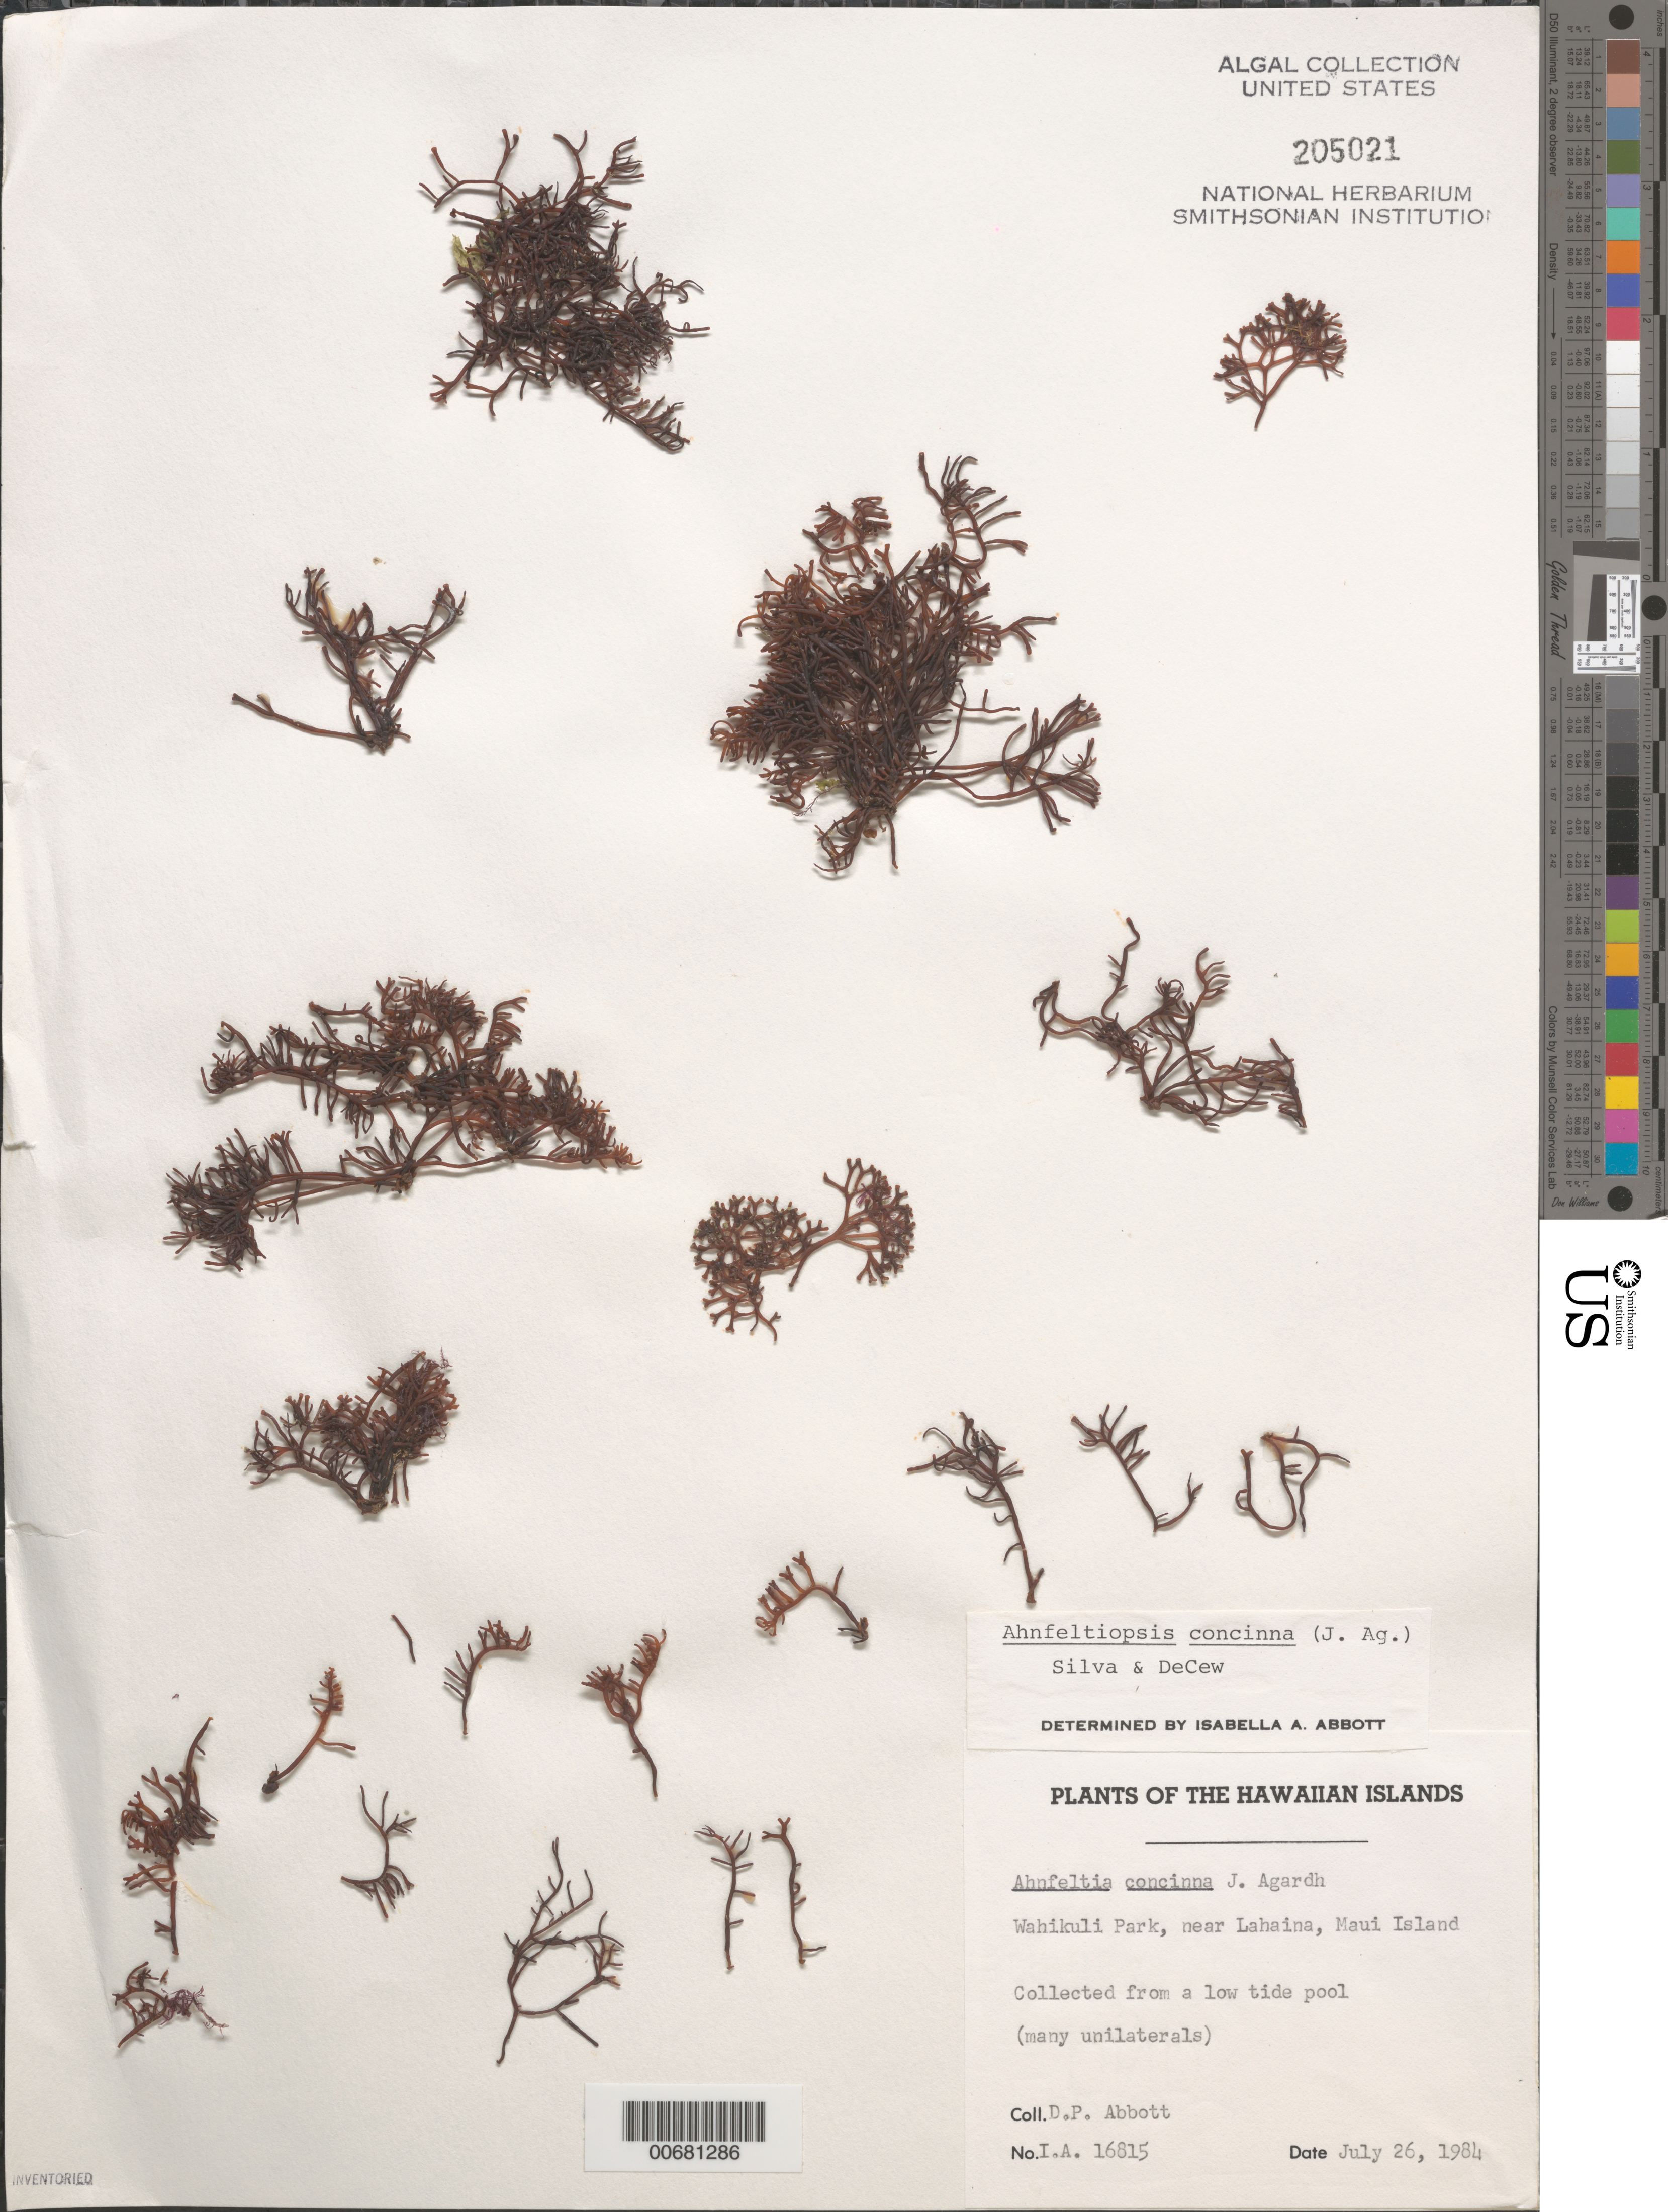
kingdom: Plantae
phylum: Rhodophyta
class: Florideophyceae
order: Gigartinales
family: Phyllophoraceae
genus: Gymnogongrus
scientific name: Gymnogongrus durvillei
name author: (Bory) M.S.Calderon & S.M. Boo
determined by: Algae name updating Project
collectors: D. P. Abbott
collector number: IAA 16815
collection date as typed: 26 Jul 1984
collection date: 1984-07-26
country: United States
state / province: Hawaii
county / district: Maui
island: Maui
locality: Wahikuli Park near Lahaina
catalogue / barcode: US 205021